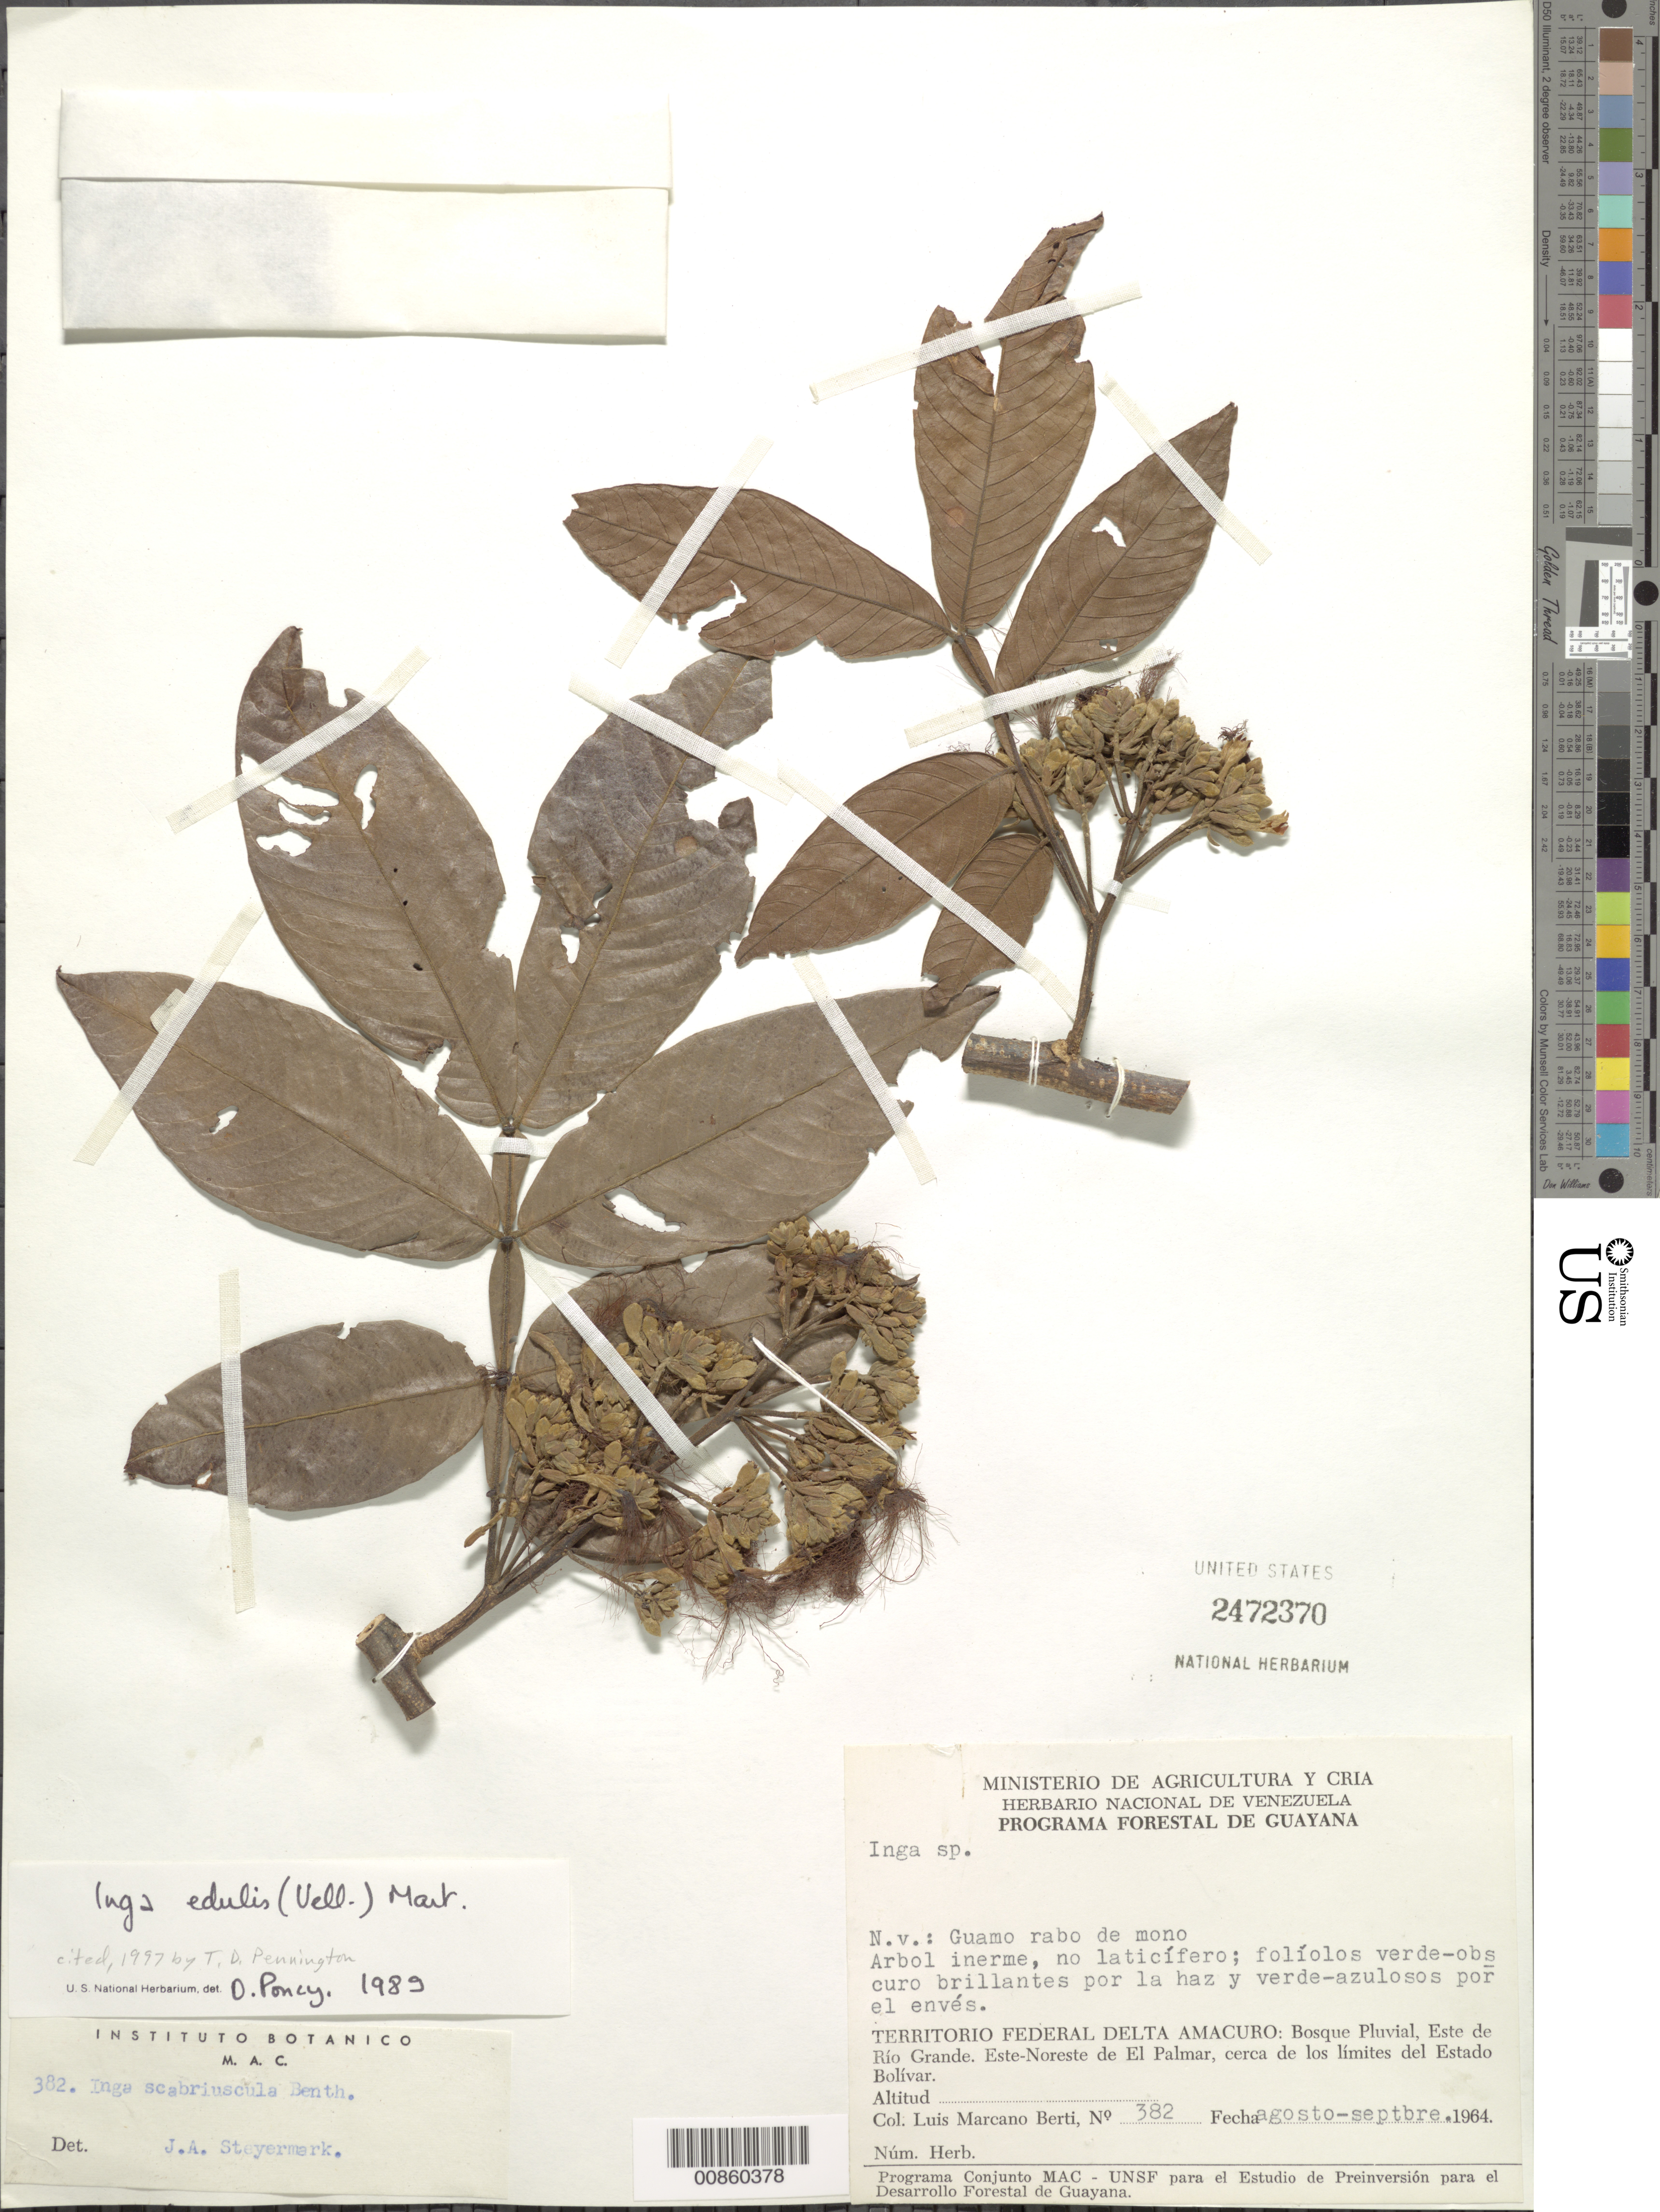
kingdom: Plantae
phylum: Tracheophyta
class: Magnoliopsida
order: Fabales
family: Fabaceae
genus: Inga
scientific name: Inga edulis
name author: Mart.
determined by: Poncy, O.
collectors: L. Marcano-Berti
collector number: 382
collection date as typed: Aug-64 to Sep-64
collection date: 1964-08/1964-09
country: Venezuela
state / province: Delta Amacuro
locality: Este de Río Grande, 33 km ENE de El Palmar, cerca de los limites del Estado Bolívar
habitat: Bosque pluvial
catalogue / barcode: US 2472370